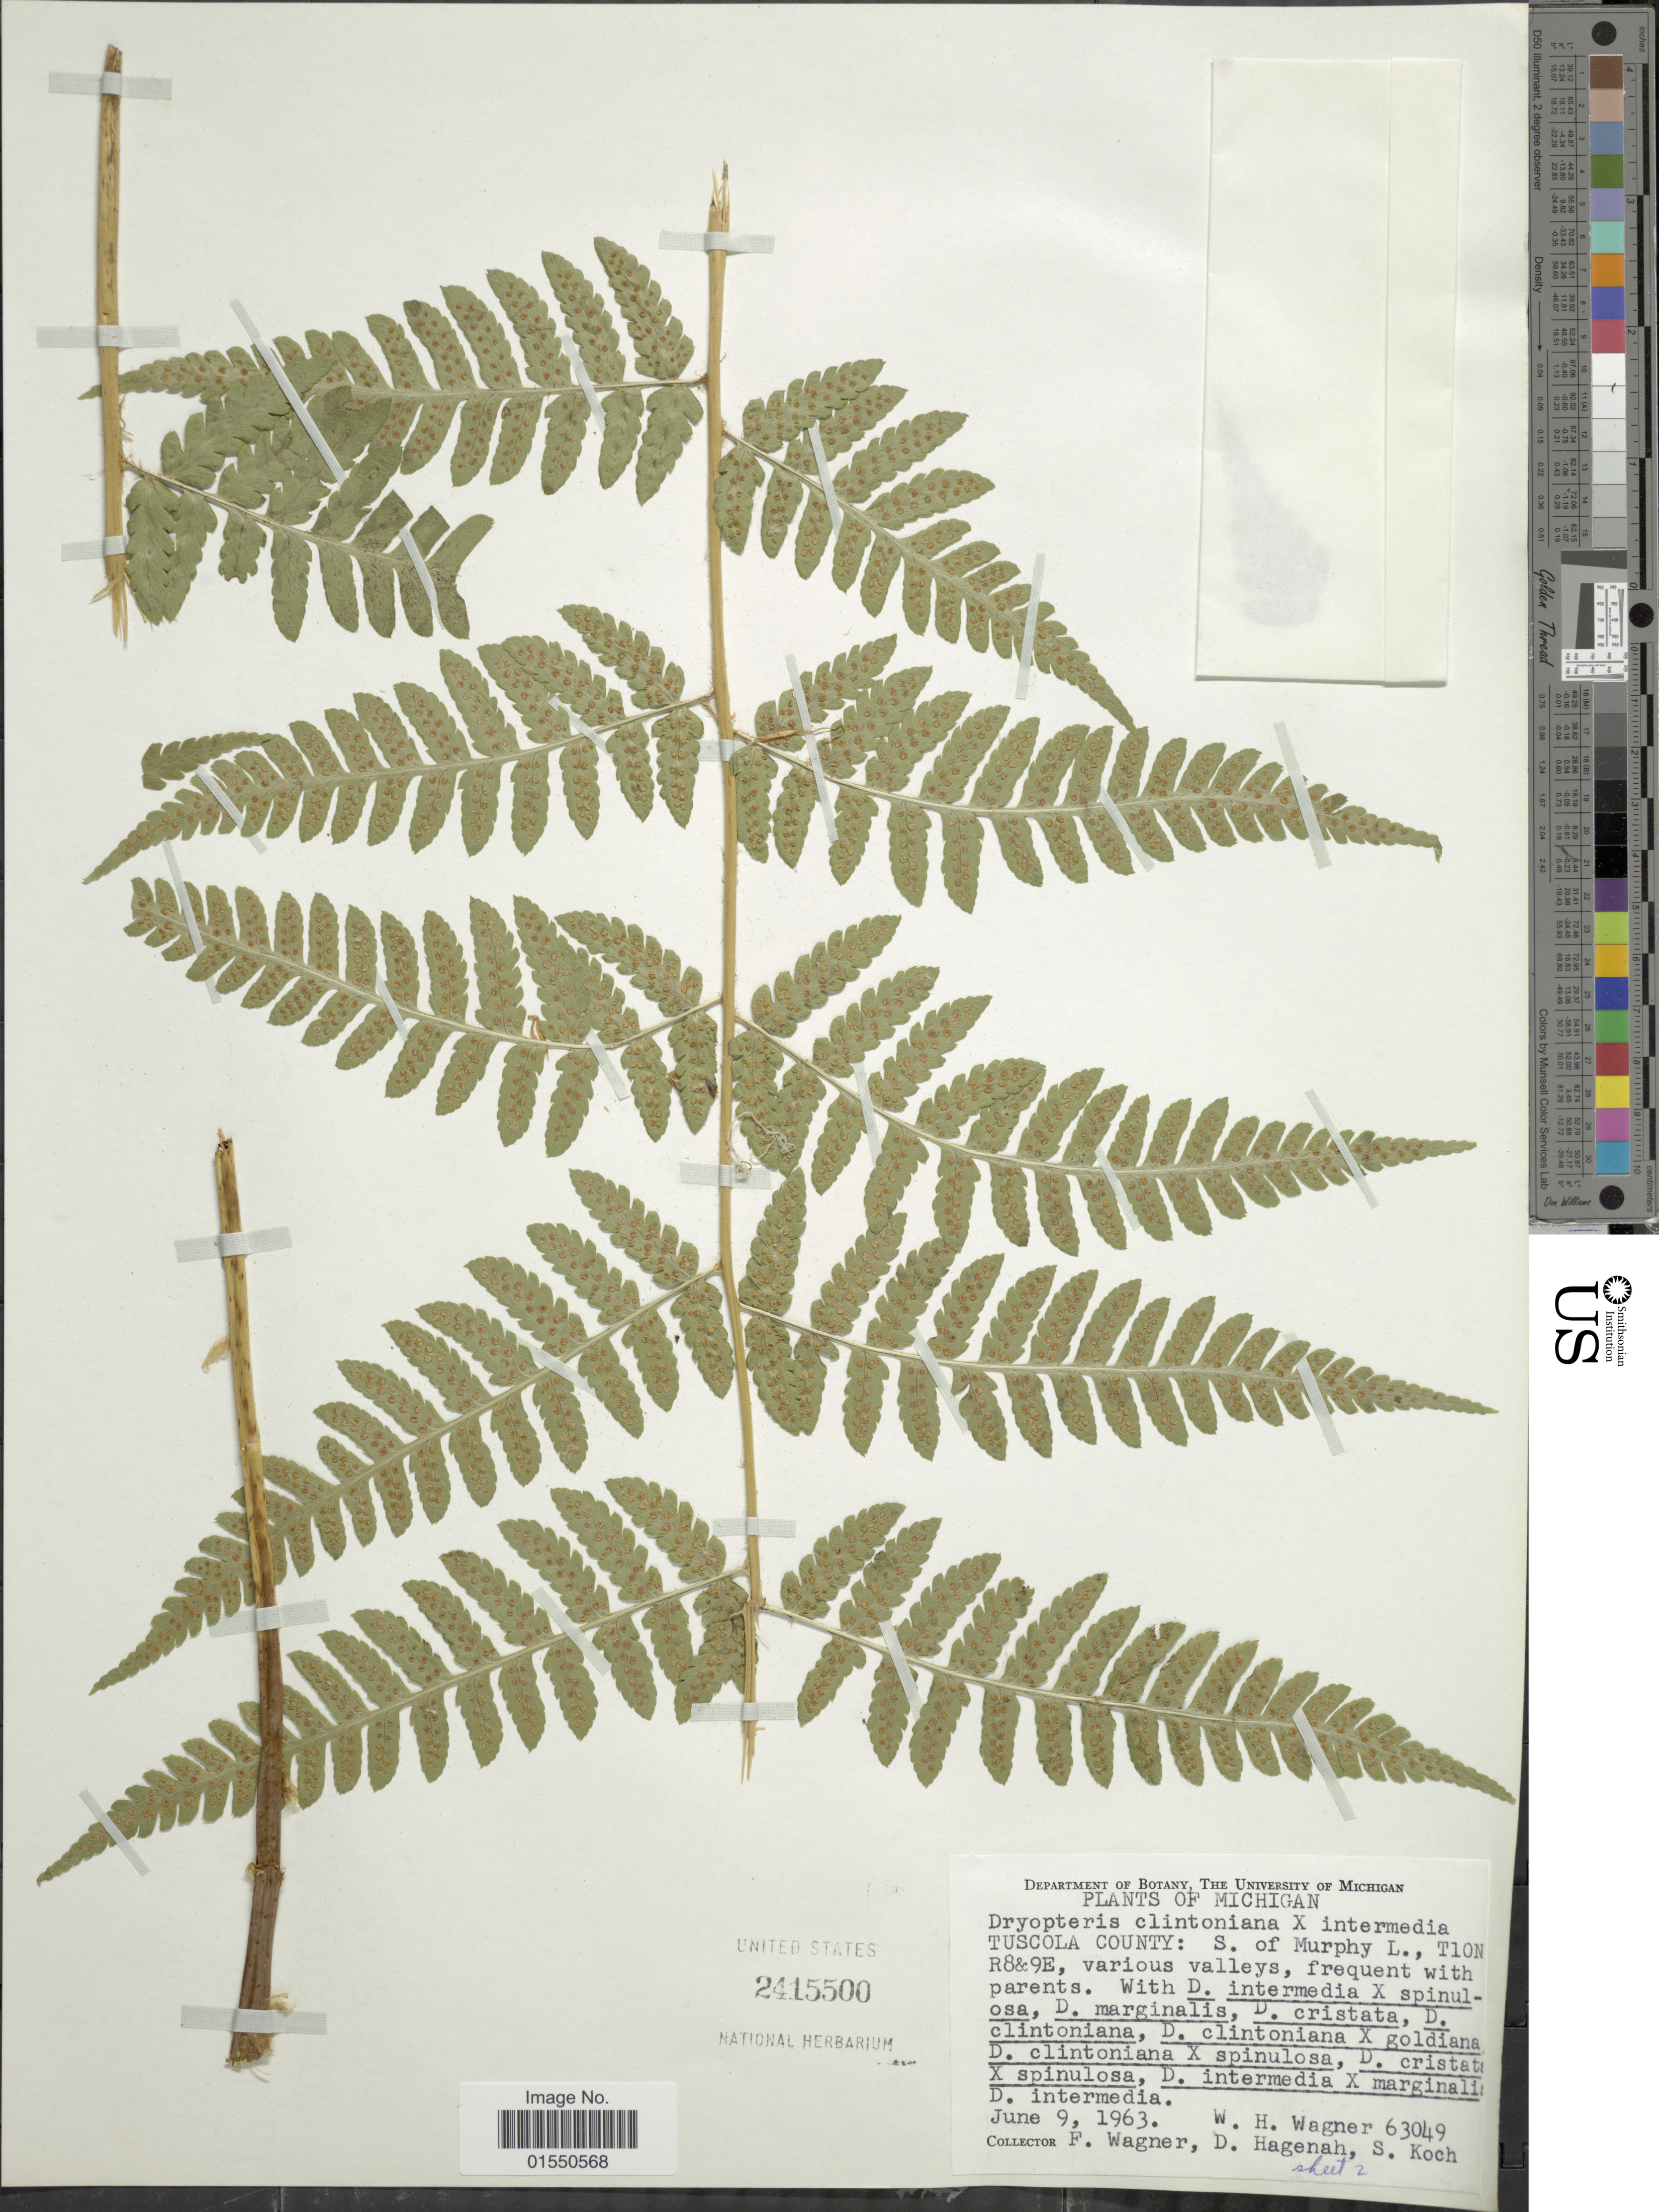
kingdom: Plantae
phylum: Tracheophyta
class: Polypodiopsida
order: Polypodiales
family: Dryopteridaceae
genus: Dryopteris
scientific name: Dryopteris x dowellii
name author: (Farw.) Wherry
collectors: W. H. Wagner, F. Wagner, D. Haganah & S. Koch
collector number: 63049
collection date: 1963-06-09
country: United States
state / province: Michigan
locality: Tuscola County: S. of Murphy L. , Tion R8 & 9E, various valleys, frequent with parents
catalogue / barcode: US 2415500